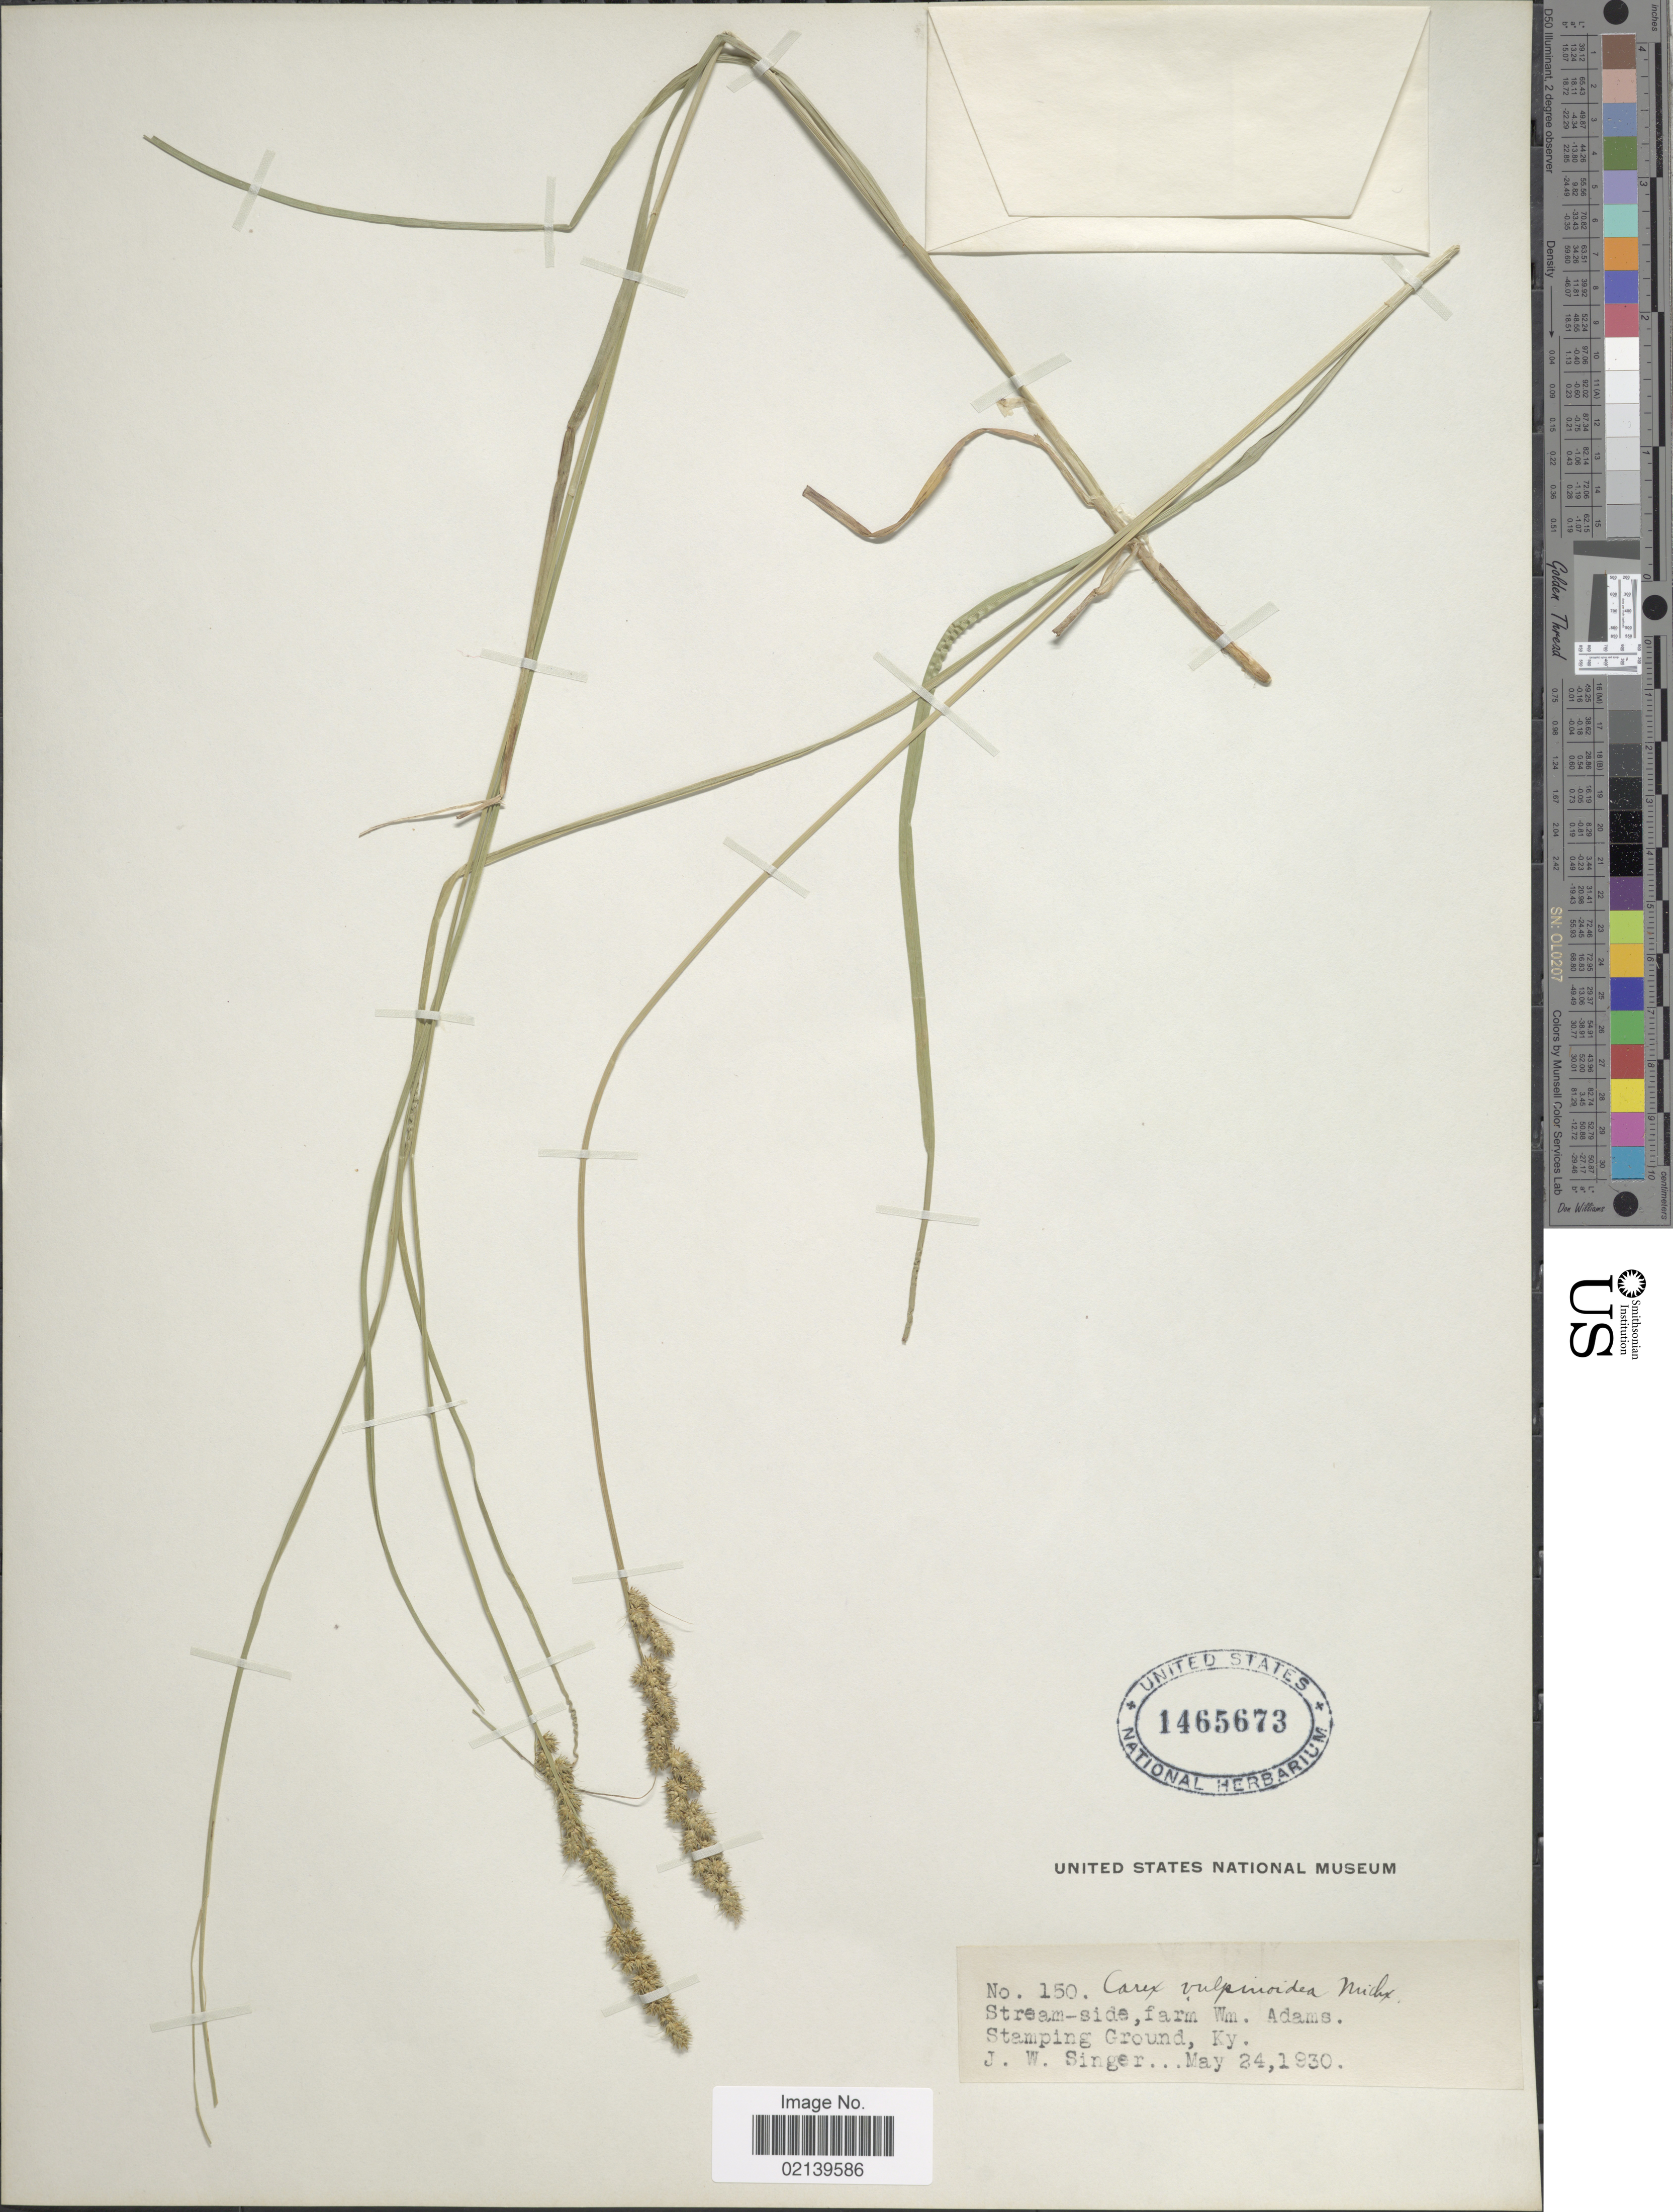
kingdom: Plantae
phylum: Tracheophyta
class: Liliopsida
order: Poales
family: Cyperaceae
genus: Carex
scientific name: Carex vulpinoidea Michx.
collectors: J. EW. Singer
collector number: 150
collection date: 1930-05-24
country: United States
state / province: Kentucky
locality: Stream side, farm Wm. Adams. Stamping Ground, Ky.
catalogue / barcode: US 1465673